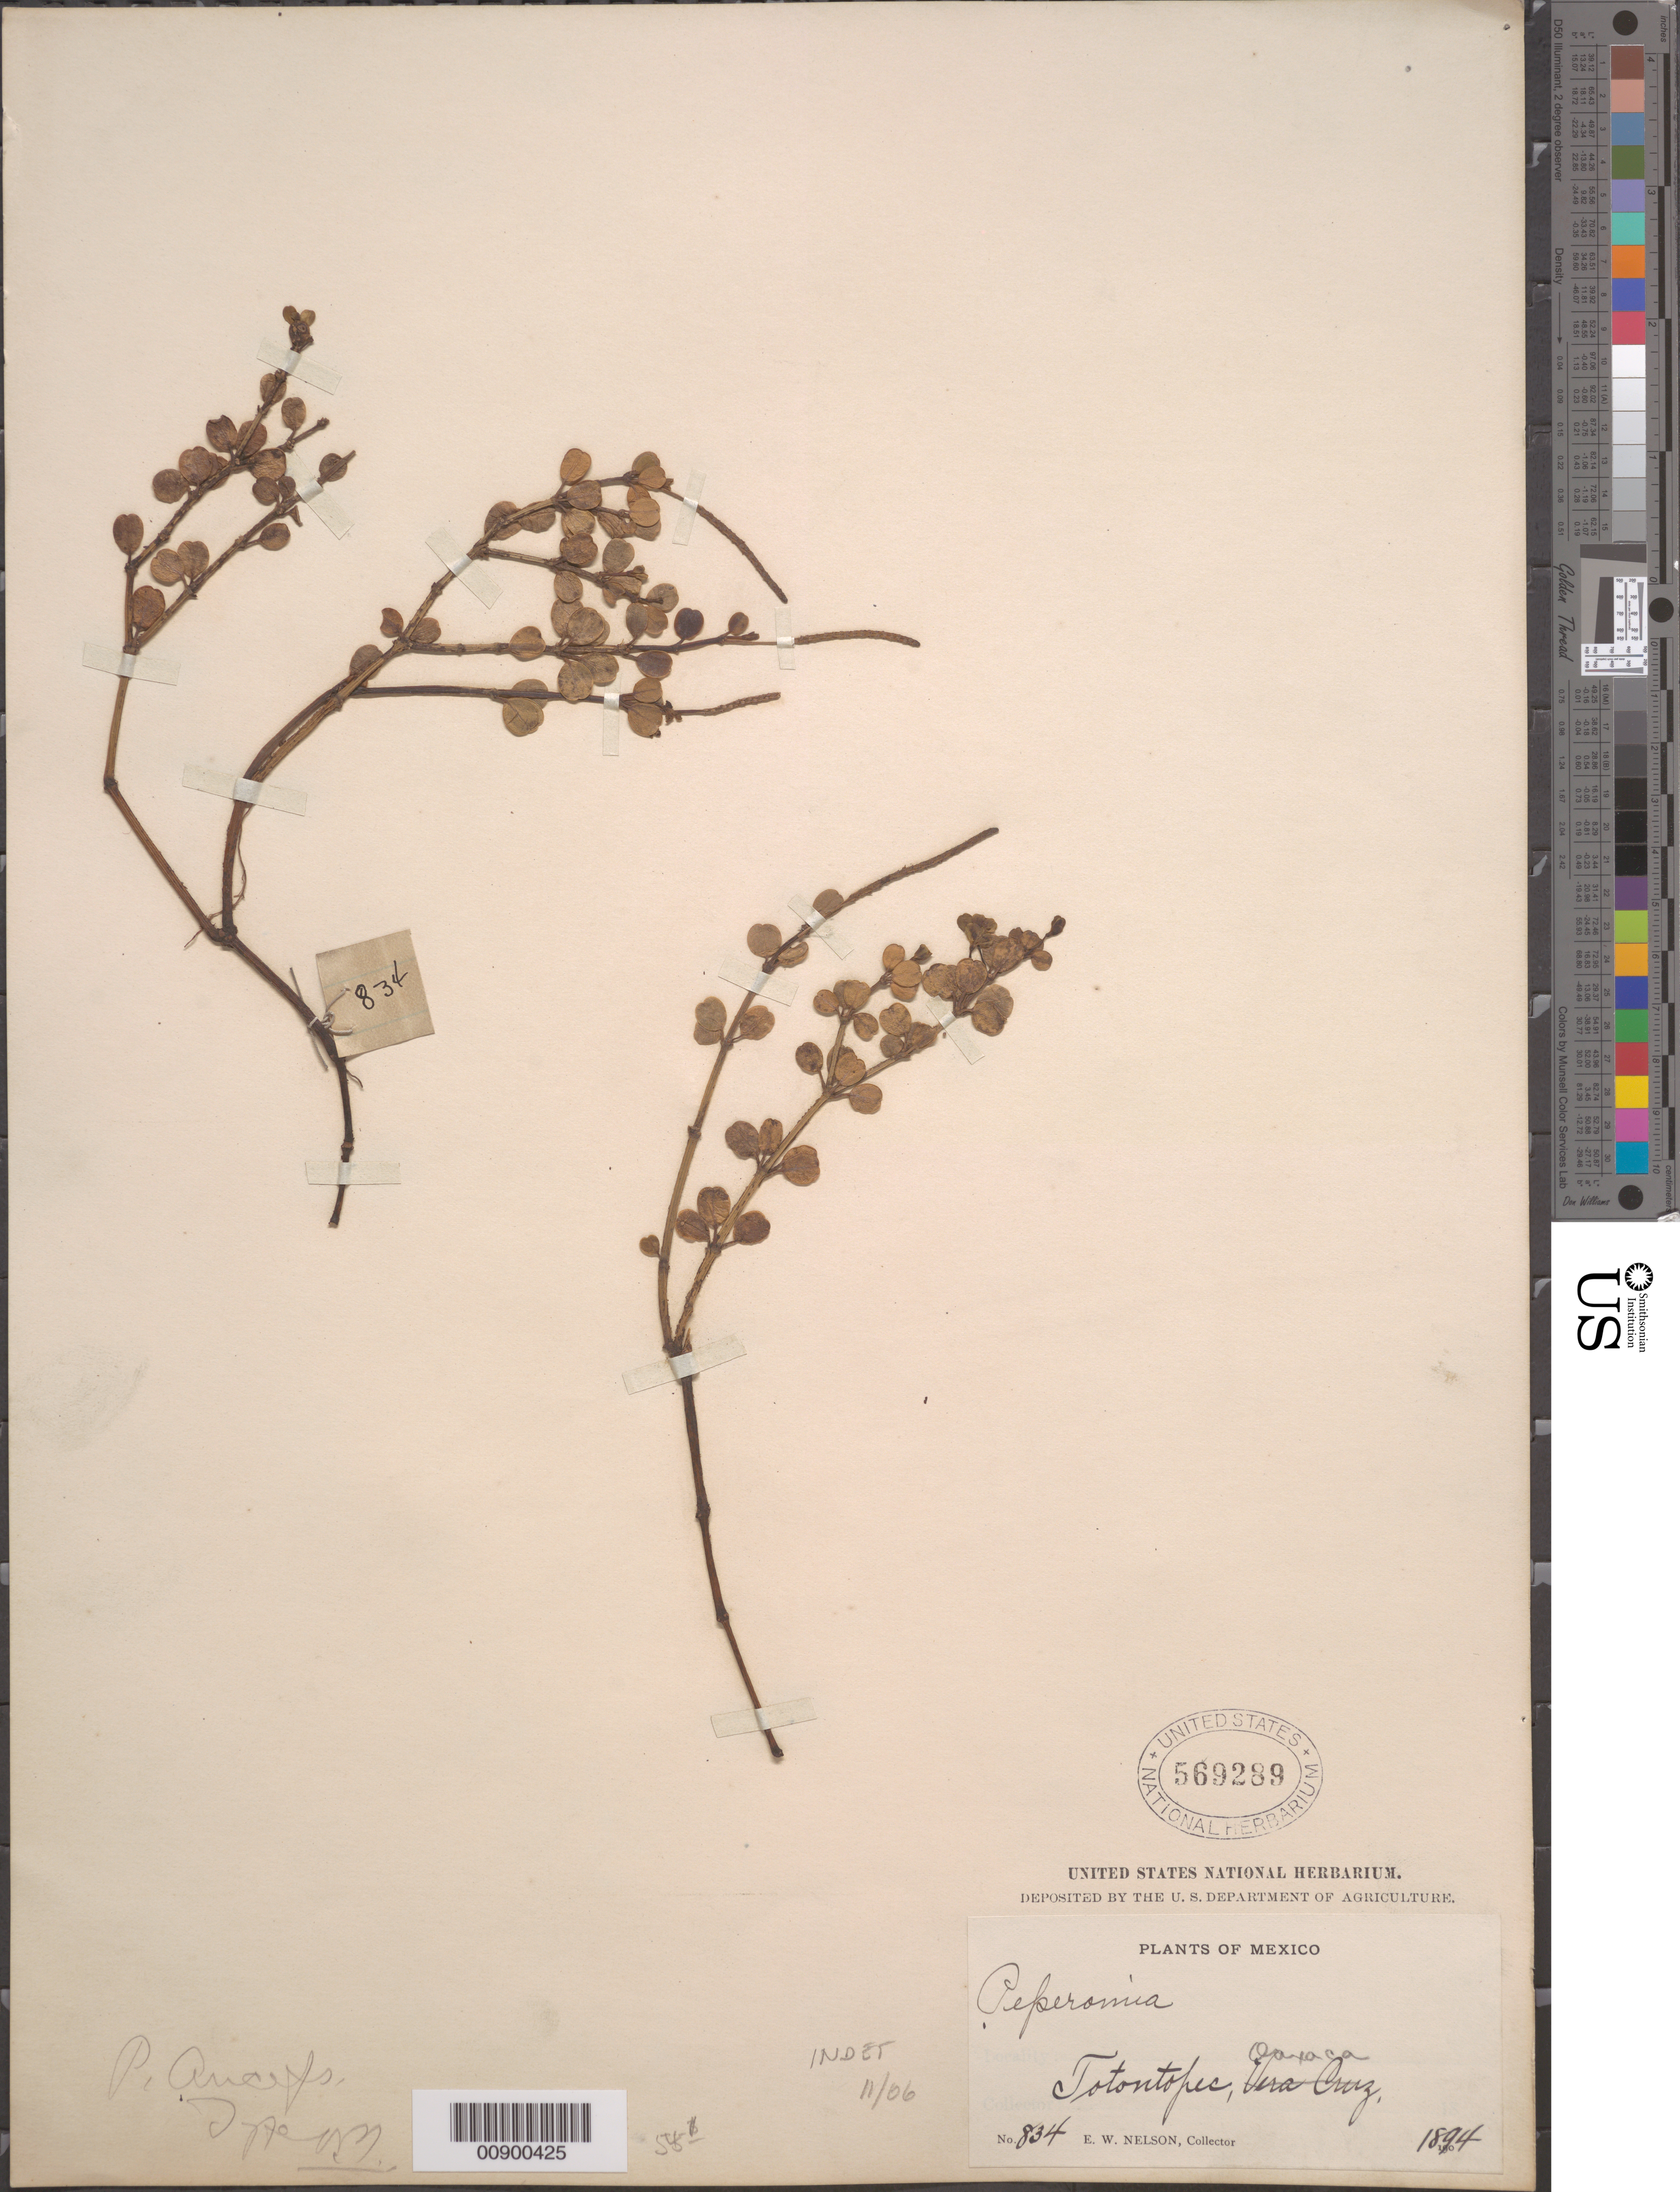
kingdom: Plantae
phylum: Tracheophyta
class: Magnoliopsida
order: Piperales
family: Piperaceae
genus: Peperomia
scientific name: Peperomia quadrifolia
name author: (L.) Kunth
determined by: Jiménez, José Estaban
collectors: E. W. Nelson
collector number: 834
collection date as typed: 1894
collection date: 1894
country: Mexico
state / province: Oaxaca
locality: Totontepec, Oaxaca.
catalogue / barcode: US 569289